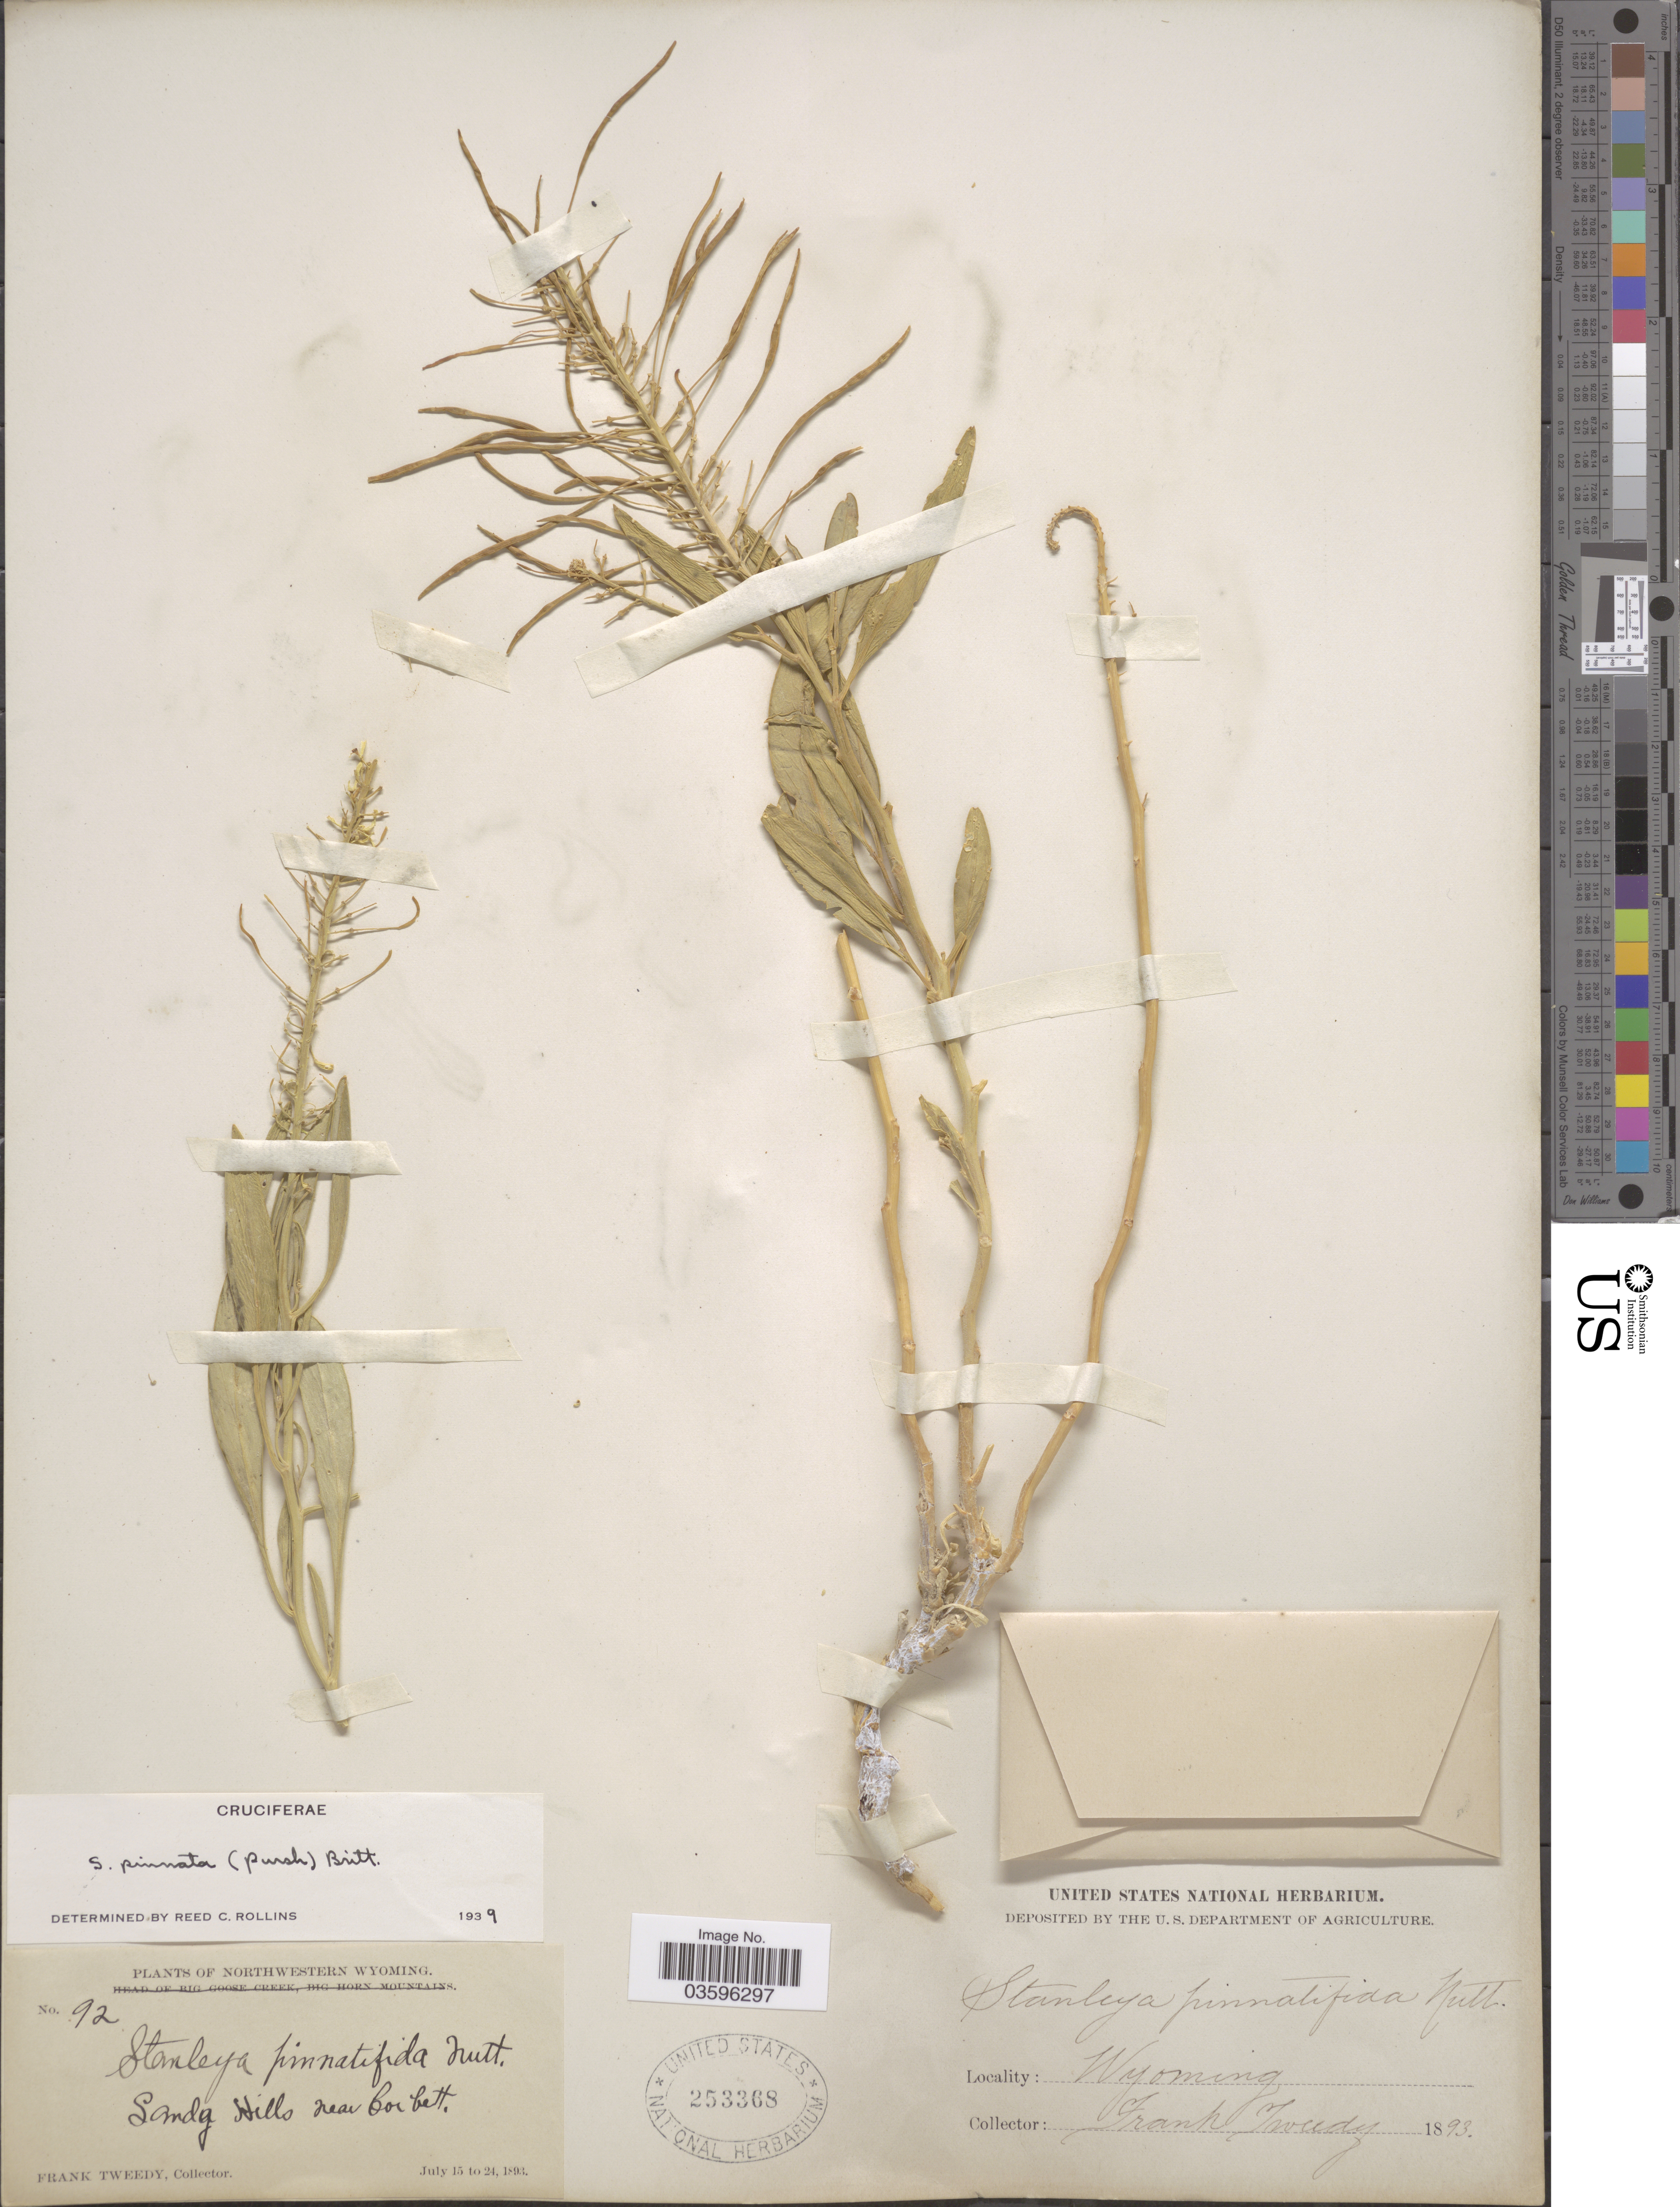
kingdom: Plantae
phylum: Tracheophyta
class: Magnoliopsida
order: Brassicales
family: Brassicaceae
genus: Stanleya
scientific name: Stanleya pinnata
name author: (Pursh) Britton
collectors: F. Tweedy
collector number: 92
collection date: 1893-07-15/1893-07-24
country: United States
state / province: Wyoming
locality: Northwestern Wyoming. Sandy Hills near Corbett.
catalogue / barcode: US 253368